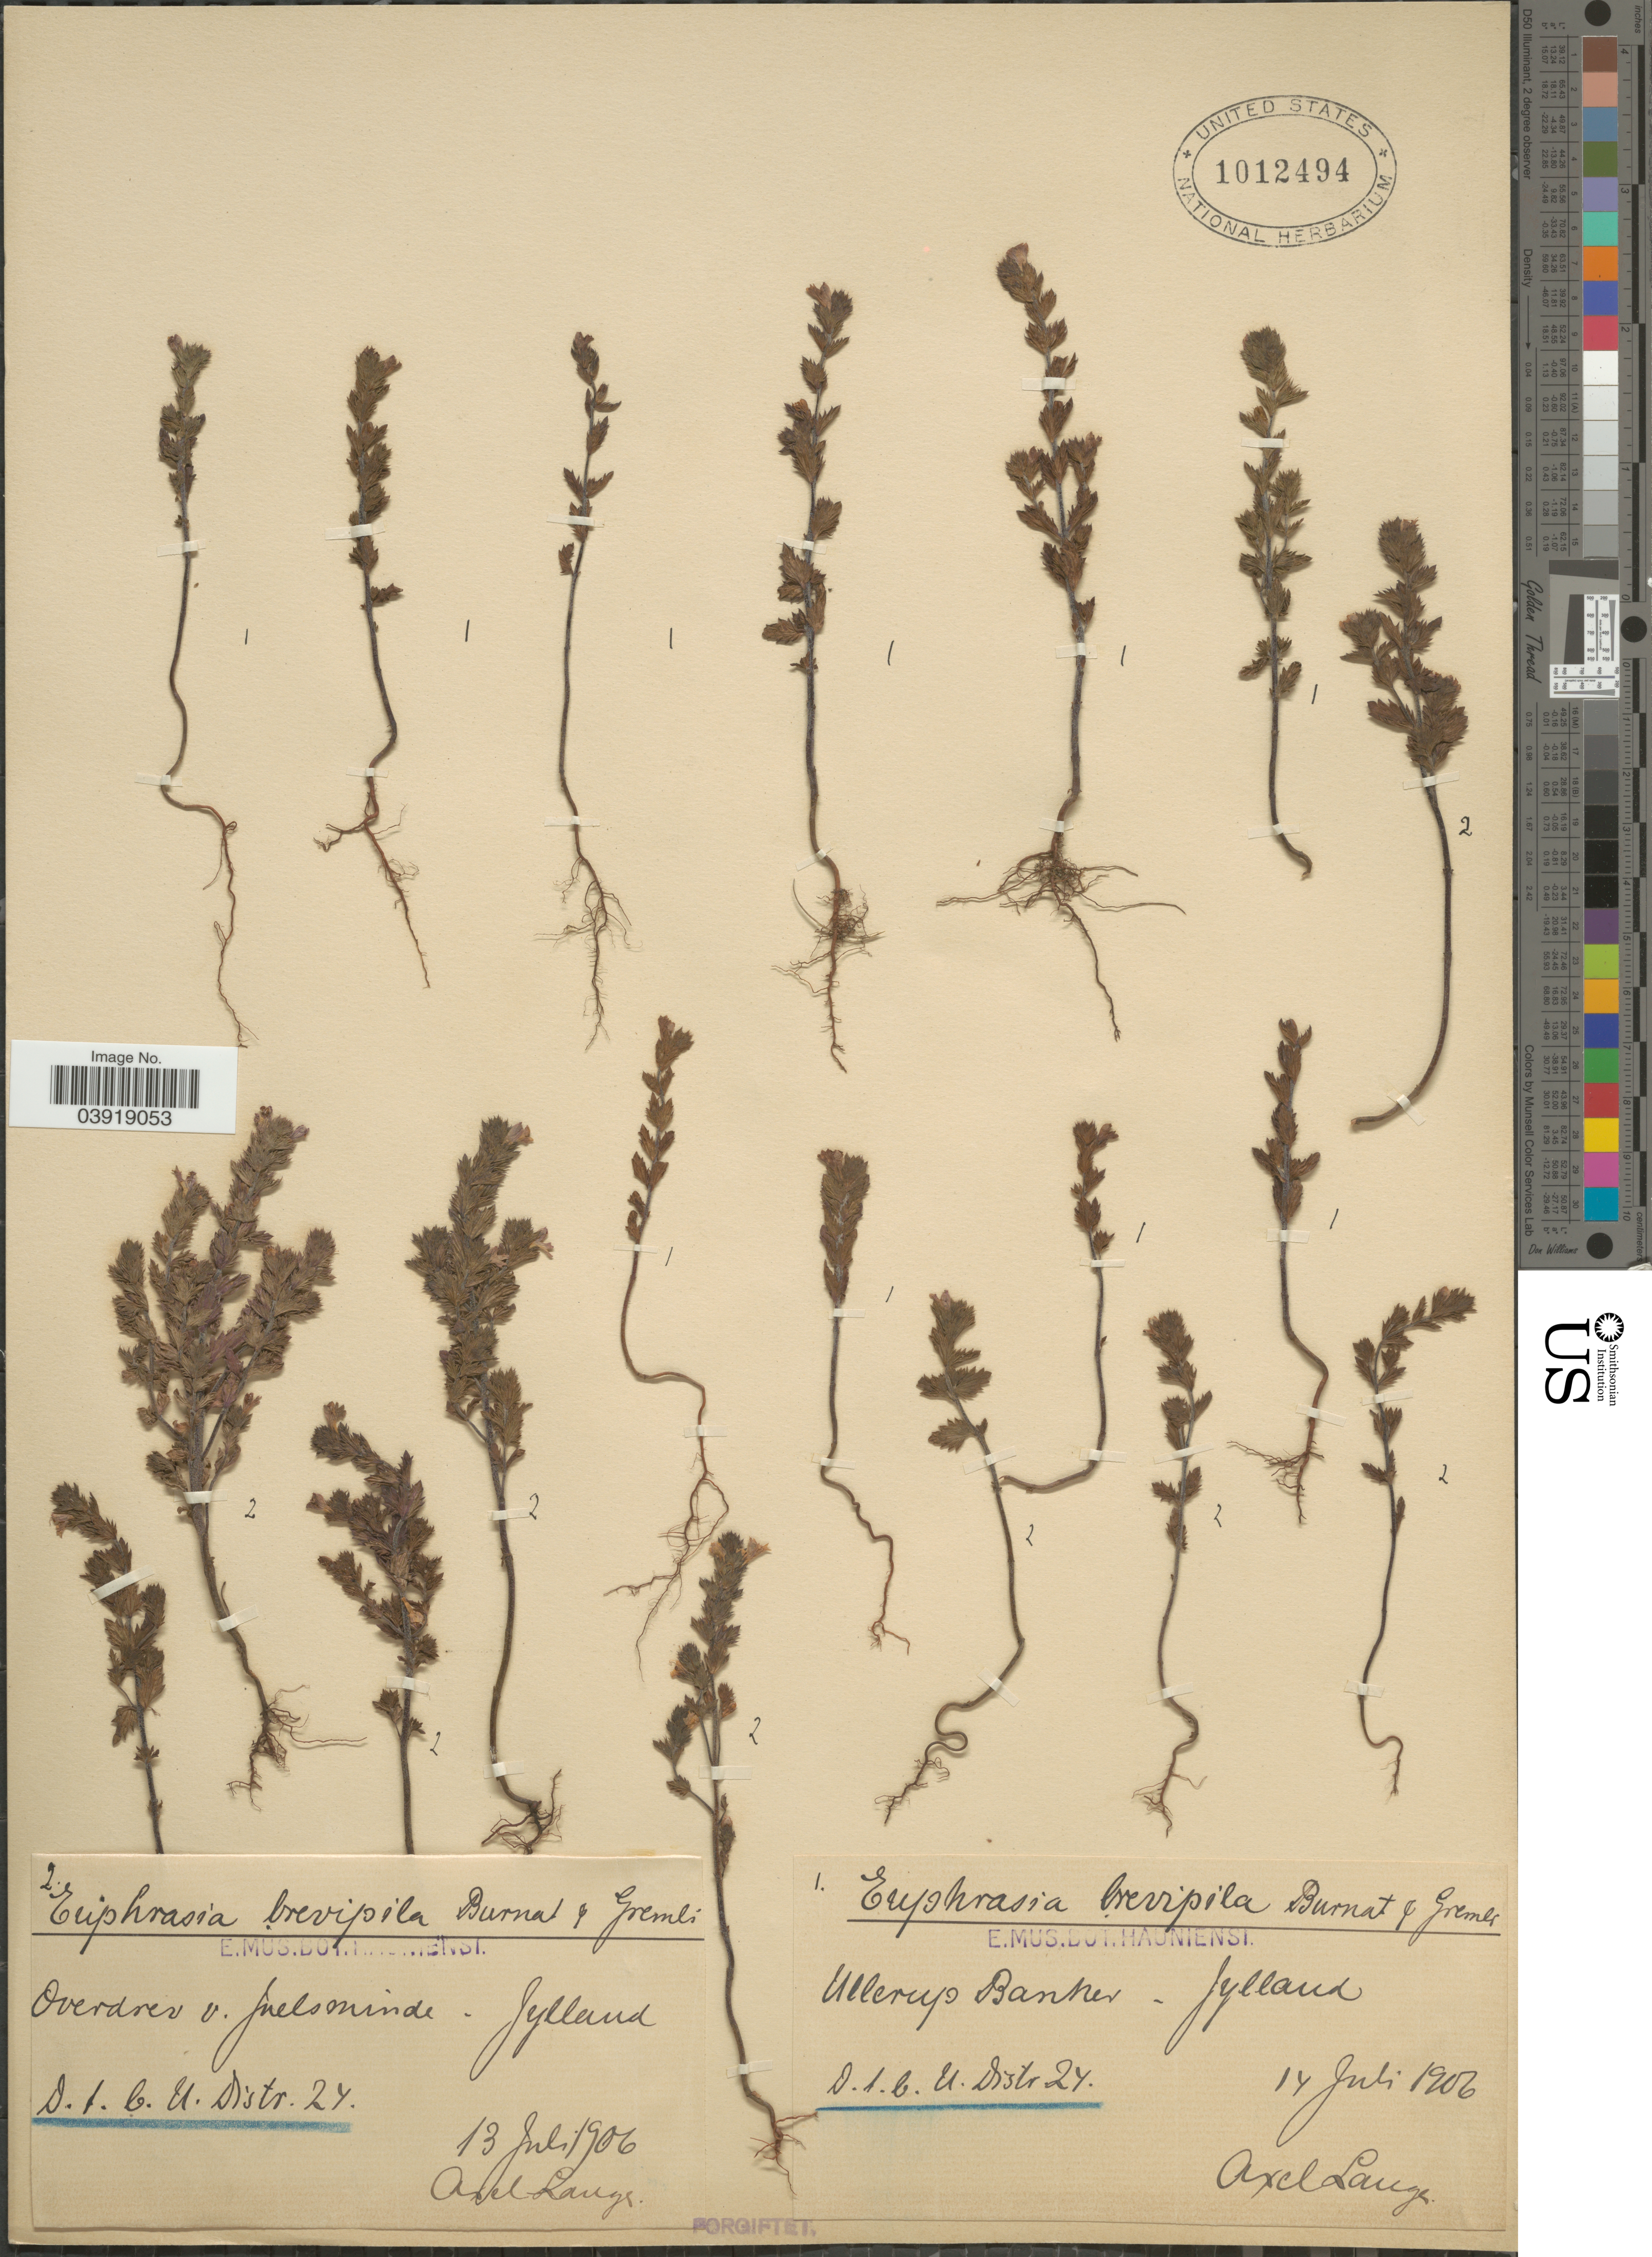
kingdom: Plantae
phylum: Tracheophyta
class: Magnoliopsida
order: Lamiales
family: Orobanchaceae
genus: Euphrasia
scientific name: Euphrasia brevipila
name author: Burn. & Gremli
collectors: A. Lauge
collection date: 1906-07-13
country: Denmark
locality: Overdrev v. Juelsminde - Jylland. D.t.b.U. Distr. 24. Ulleruo Banker - Jylland. D. t.b. U. Distr 24.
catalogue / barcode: US 1012494